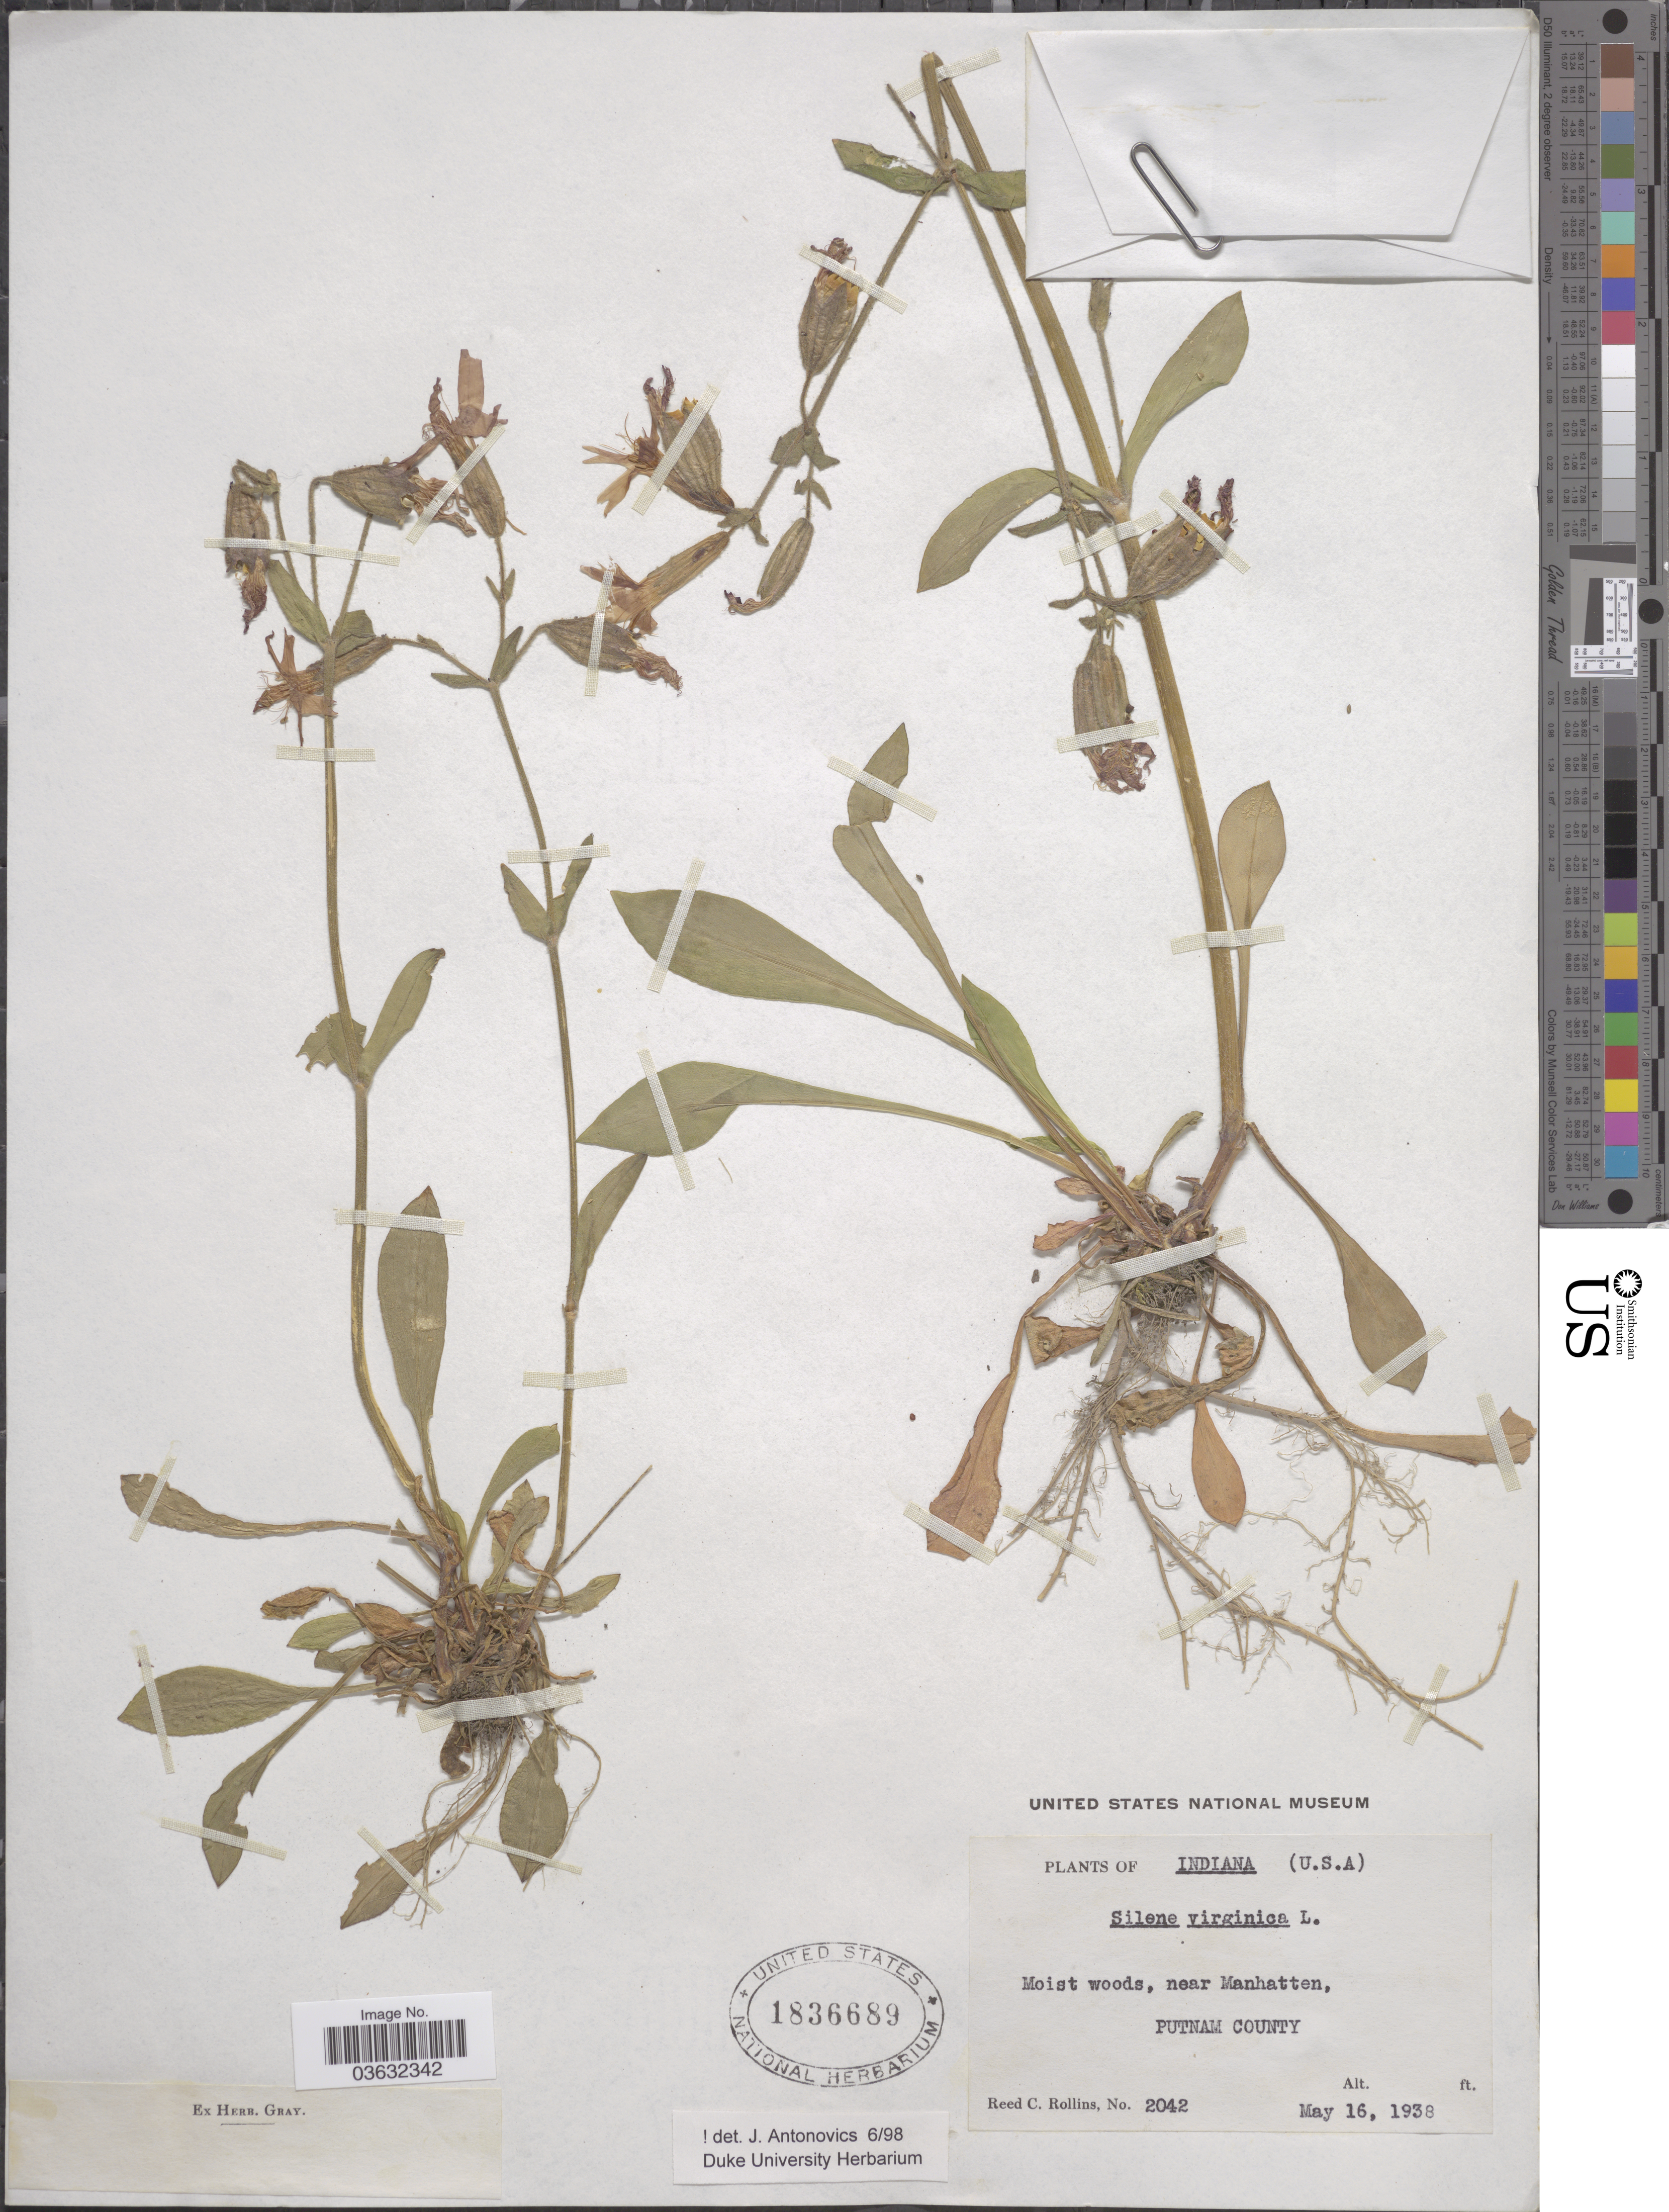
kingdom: Plantae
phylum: Tracheophyta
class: Magnoliopsida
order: Caryophyllales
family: Caryophyllaceae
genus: Silene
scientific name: Silene virginica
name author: L.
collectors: R. C. Rollins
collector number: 2042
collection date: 1938-05-16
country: United States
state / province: Indiana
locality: Moist woods, near Manhatten, Putnam County.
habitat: moist woods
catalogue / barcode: US 1836689